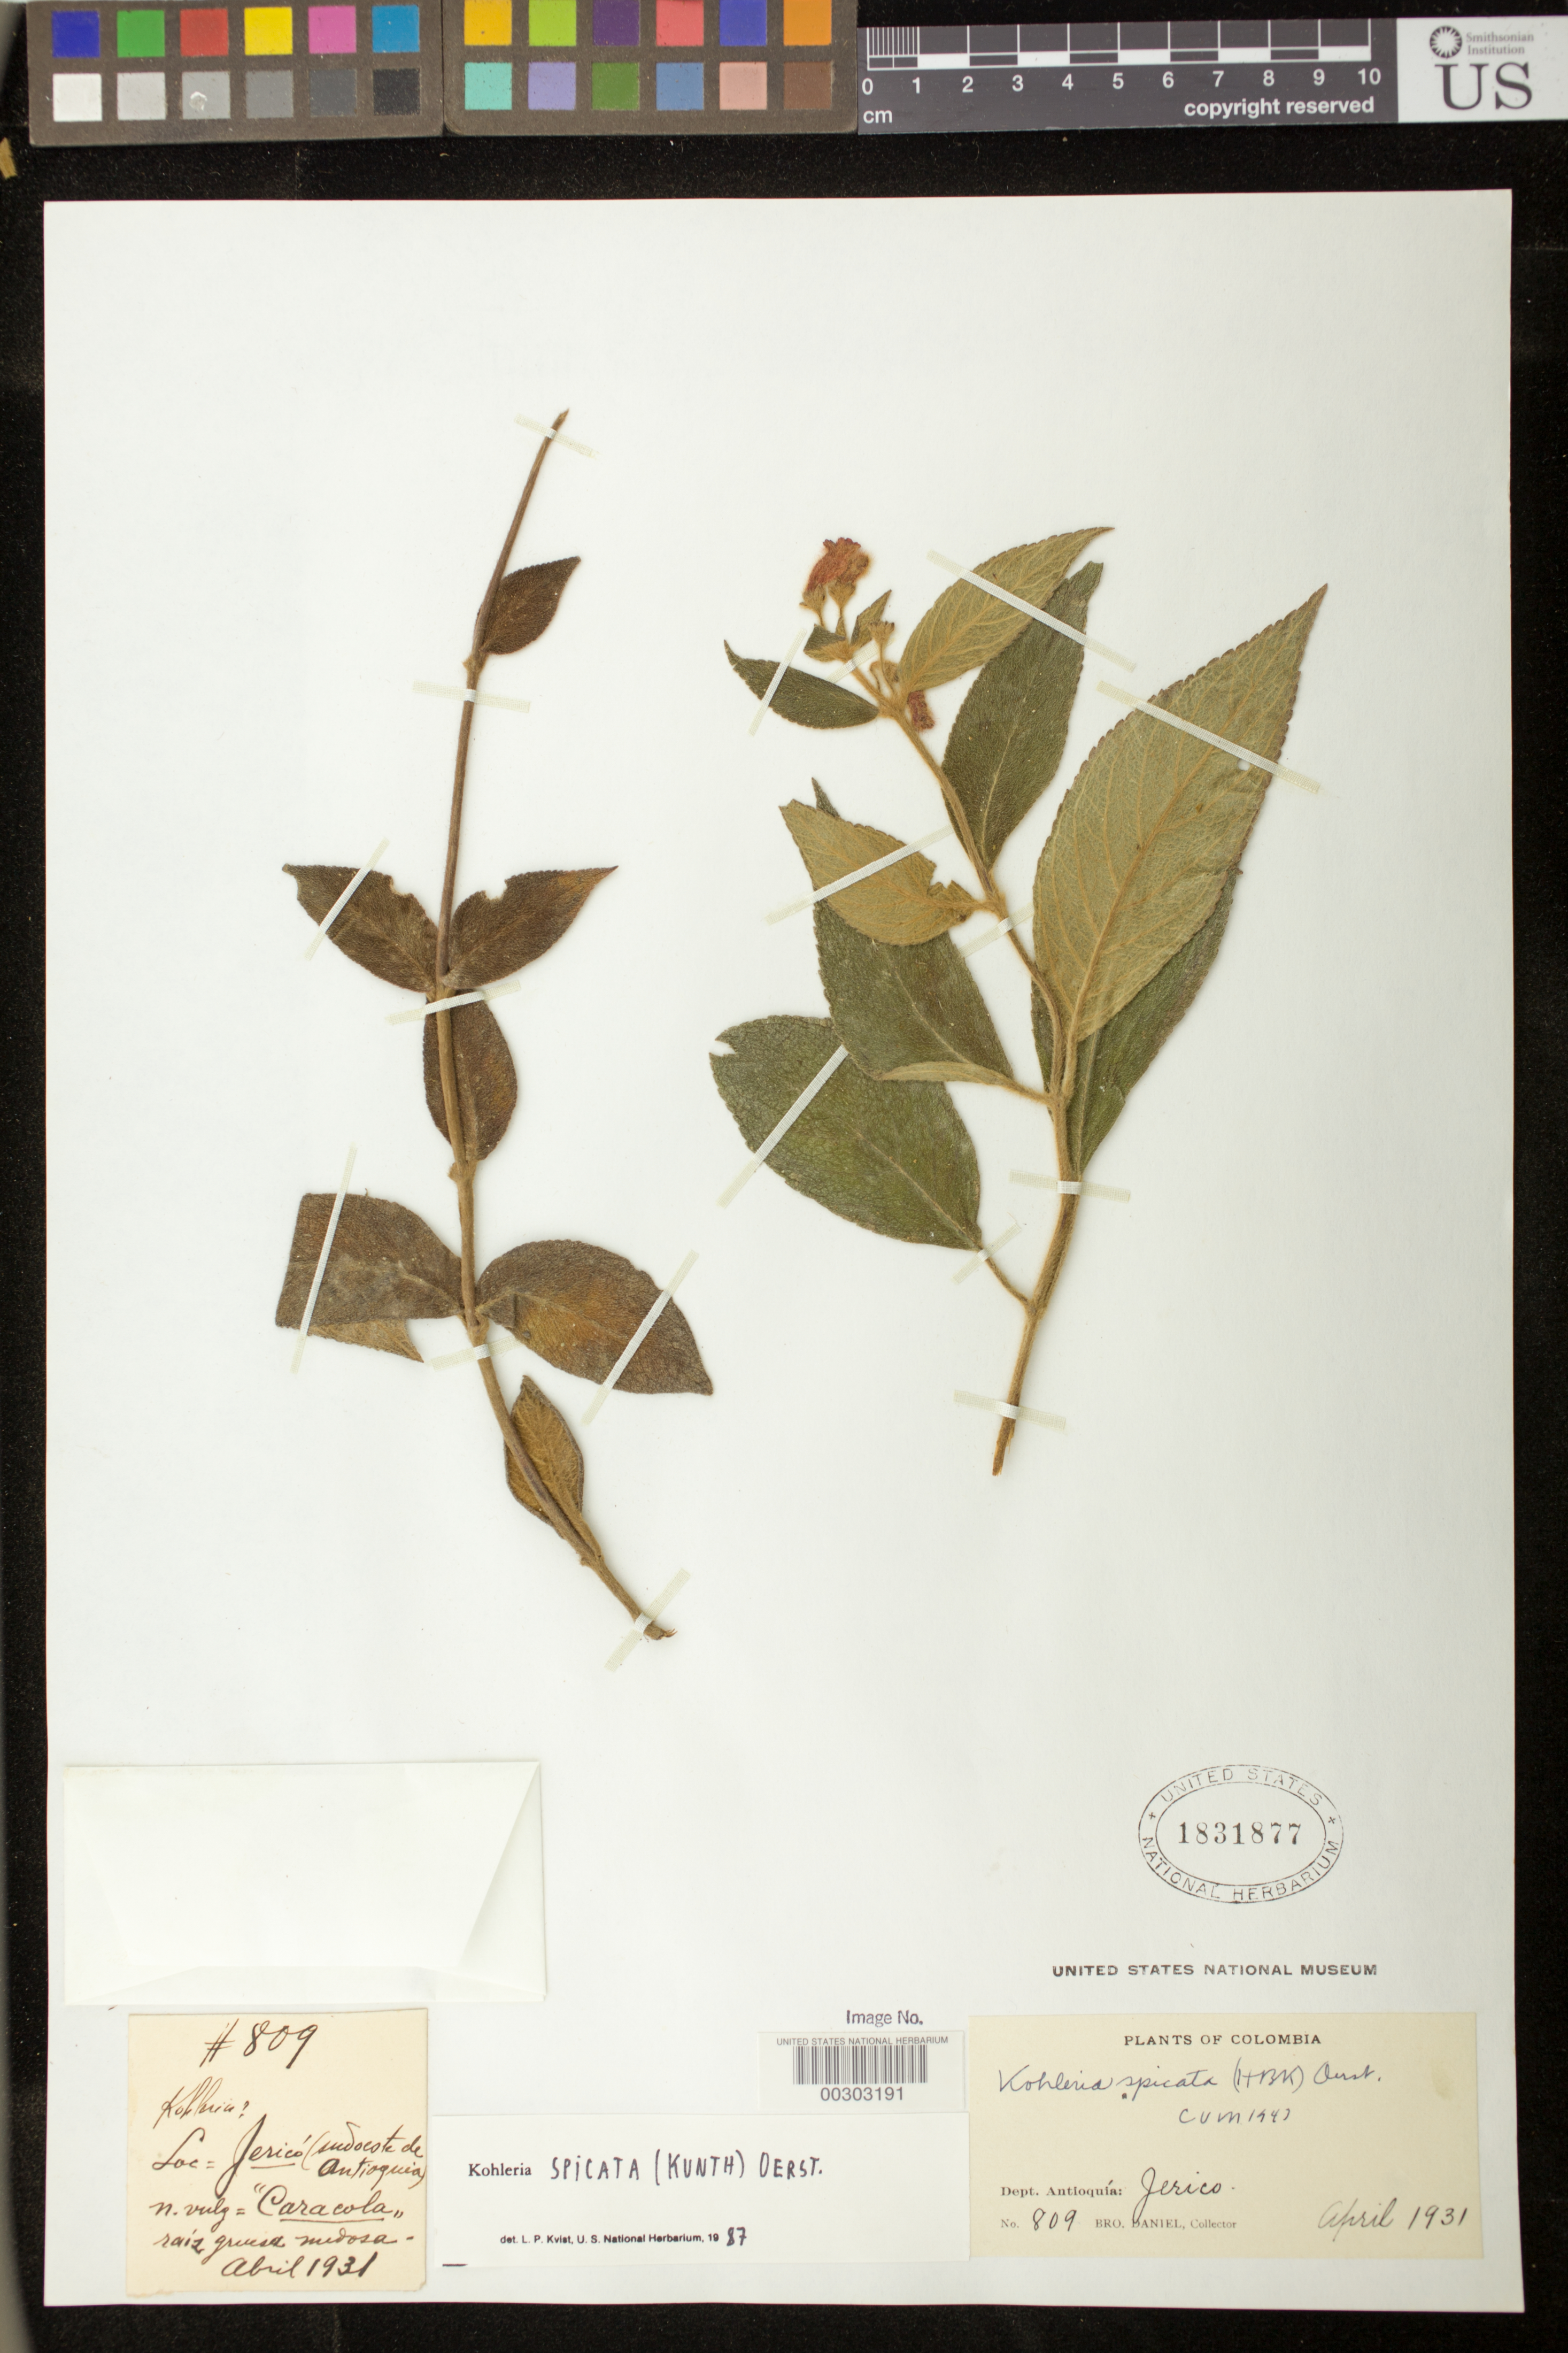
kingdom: Plantae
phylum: Tracheophyta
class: Magnoliopsida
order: Lamiales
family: Gesneriaceae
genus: Kohleria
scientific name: Kohleria spicata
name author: (Kunth) Oerst.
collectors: Bro. Daniel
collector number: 809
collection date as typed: Apr 1931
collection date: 1931-04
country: Colombia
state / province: Antioquia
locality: Jerico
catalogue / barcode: US 1831877